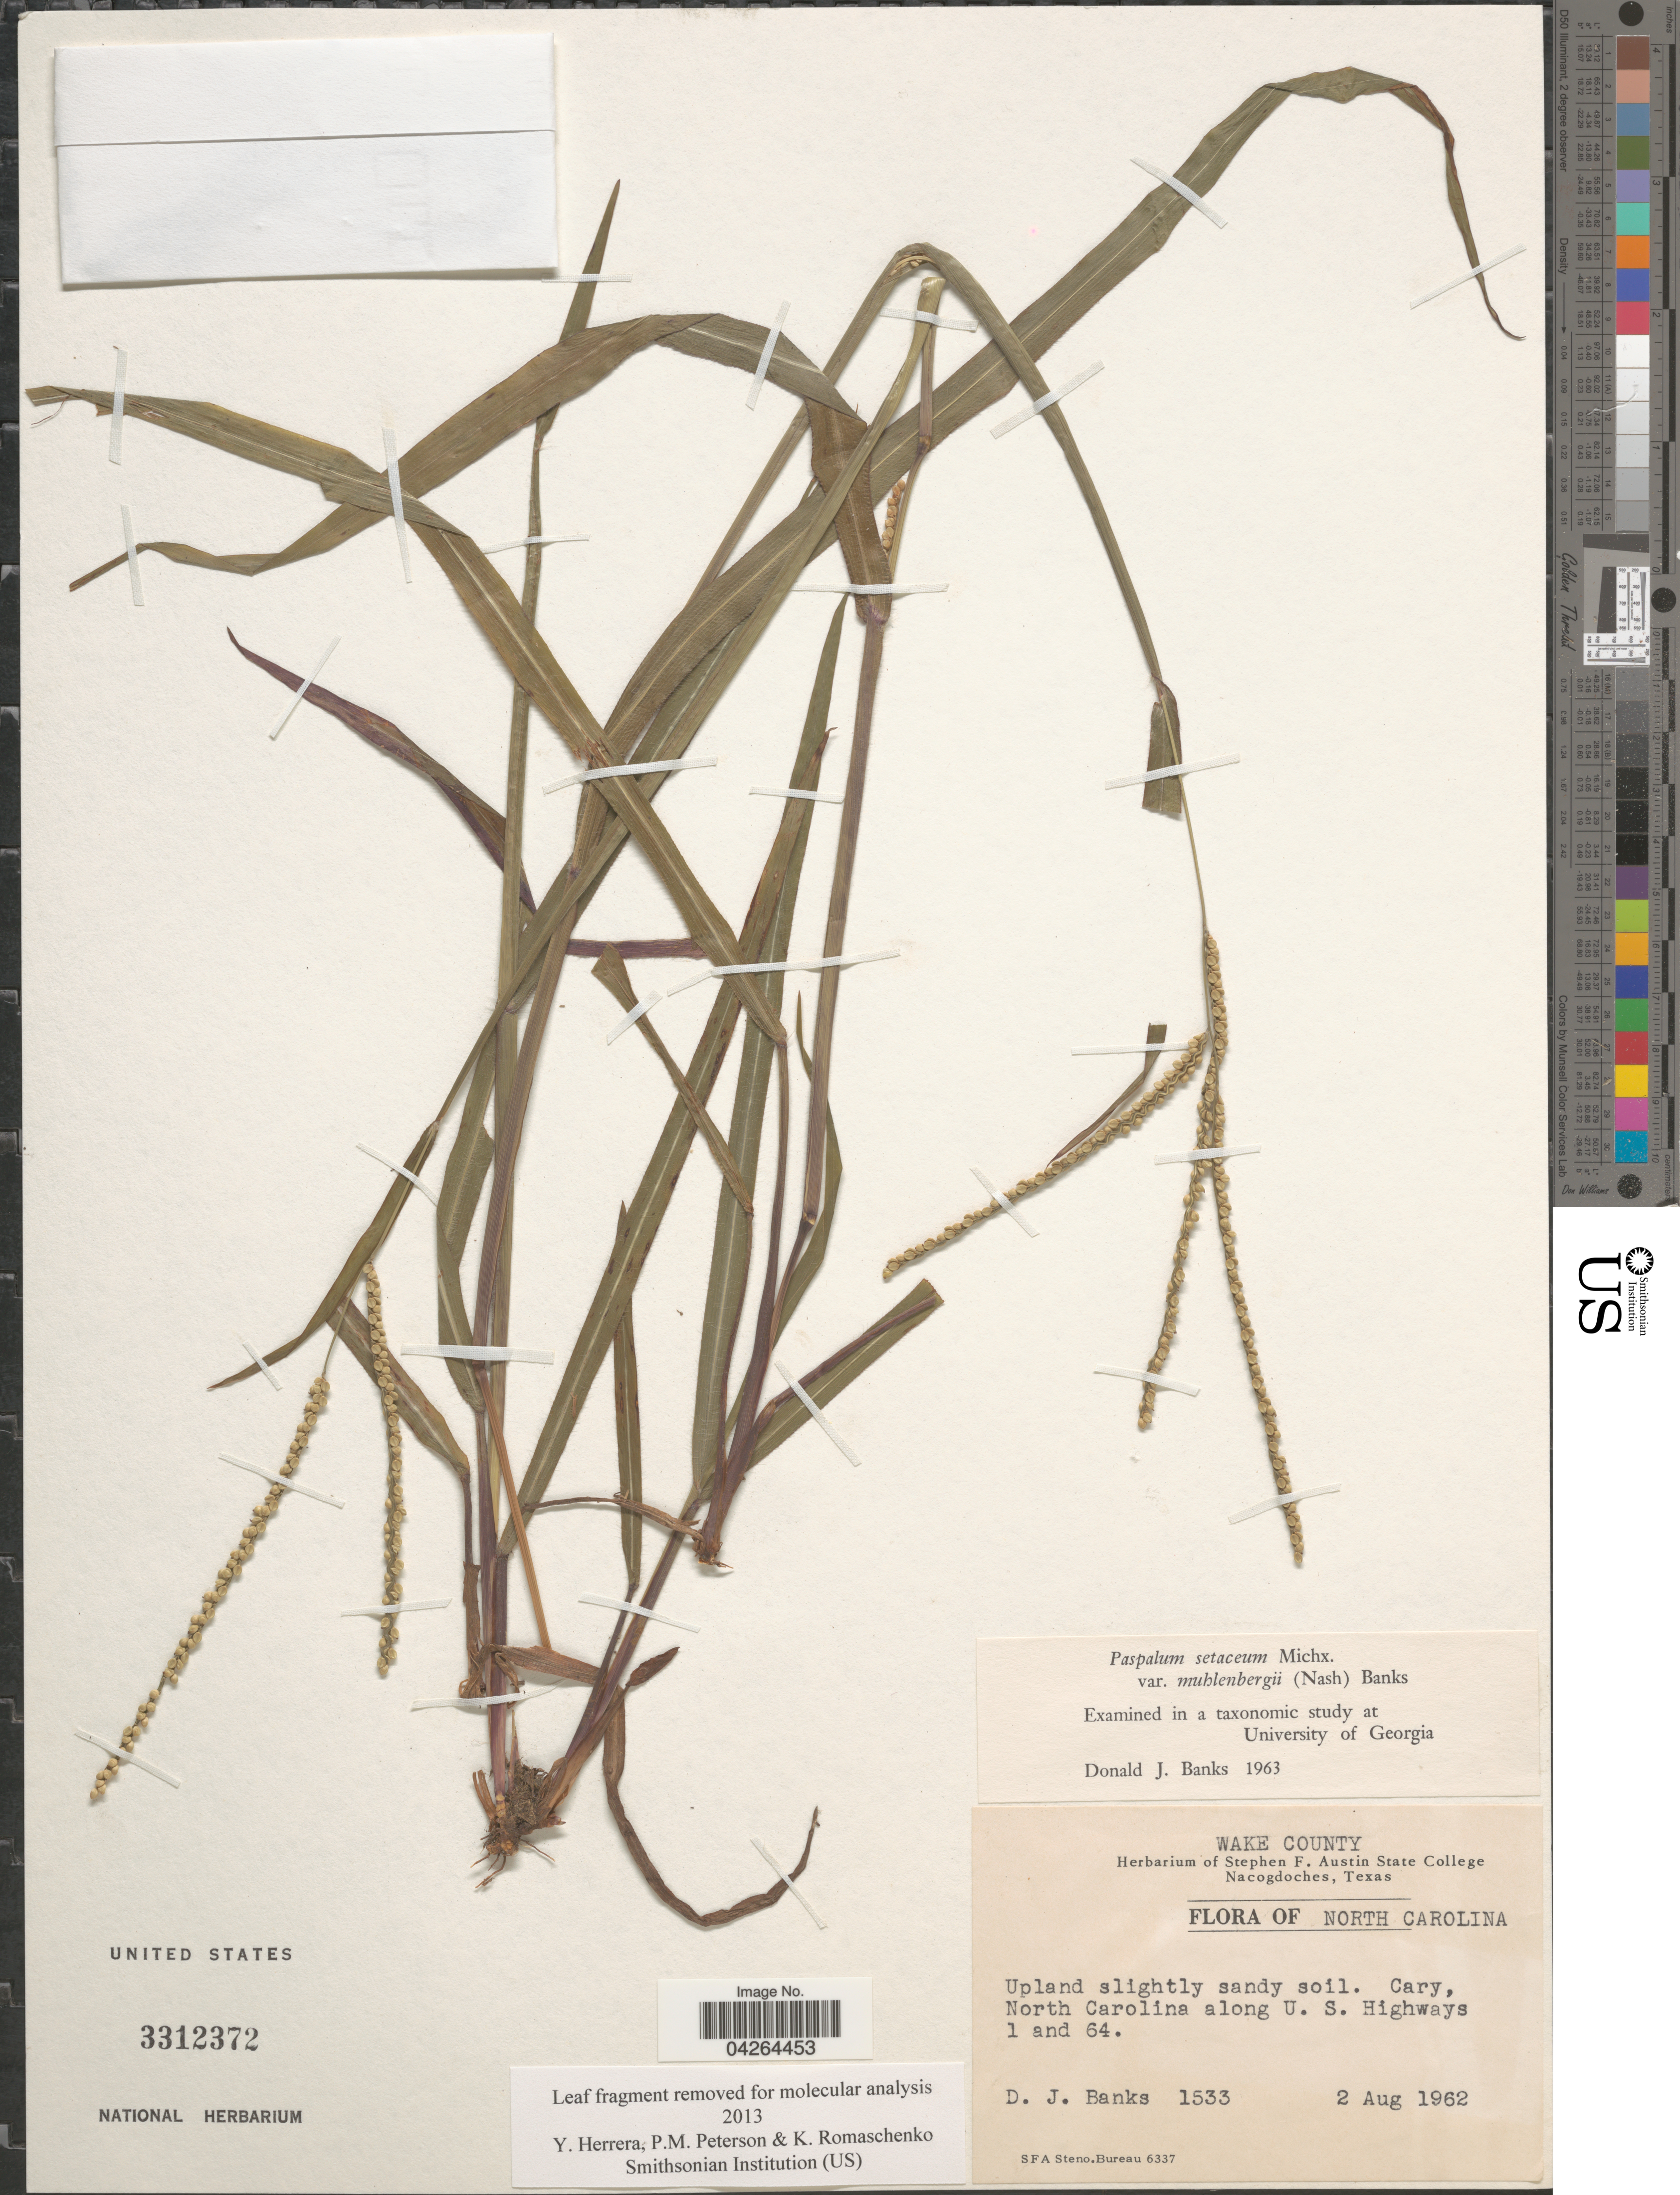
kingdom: Plantae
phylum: Tracheophyta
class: Liliopsida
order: Poales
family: Poaceae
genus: Paspalum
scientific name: Paspalum setaceum var. muhlenbergii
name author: (Nash) D.J. Banks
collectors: D. J. Banks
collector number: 1533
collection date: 1962-08-02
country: United States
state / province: North Carolina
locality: Wake County. Upland slightly sandy soil. Cary, North Carolina along U. S. Highways 1 and 64.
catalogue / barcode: US 3312372